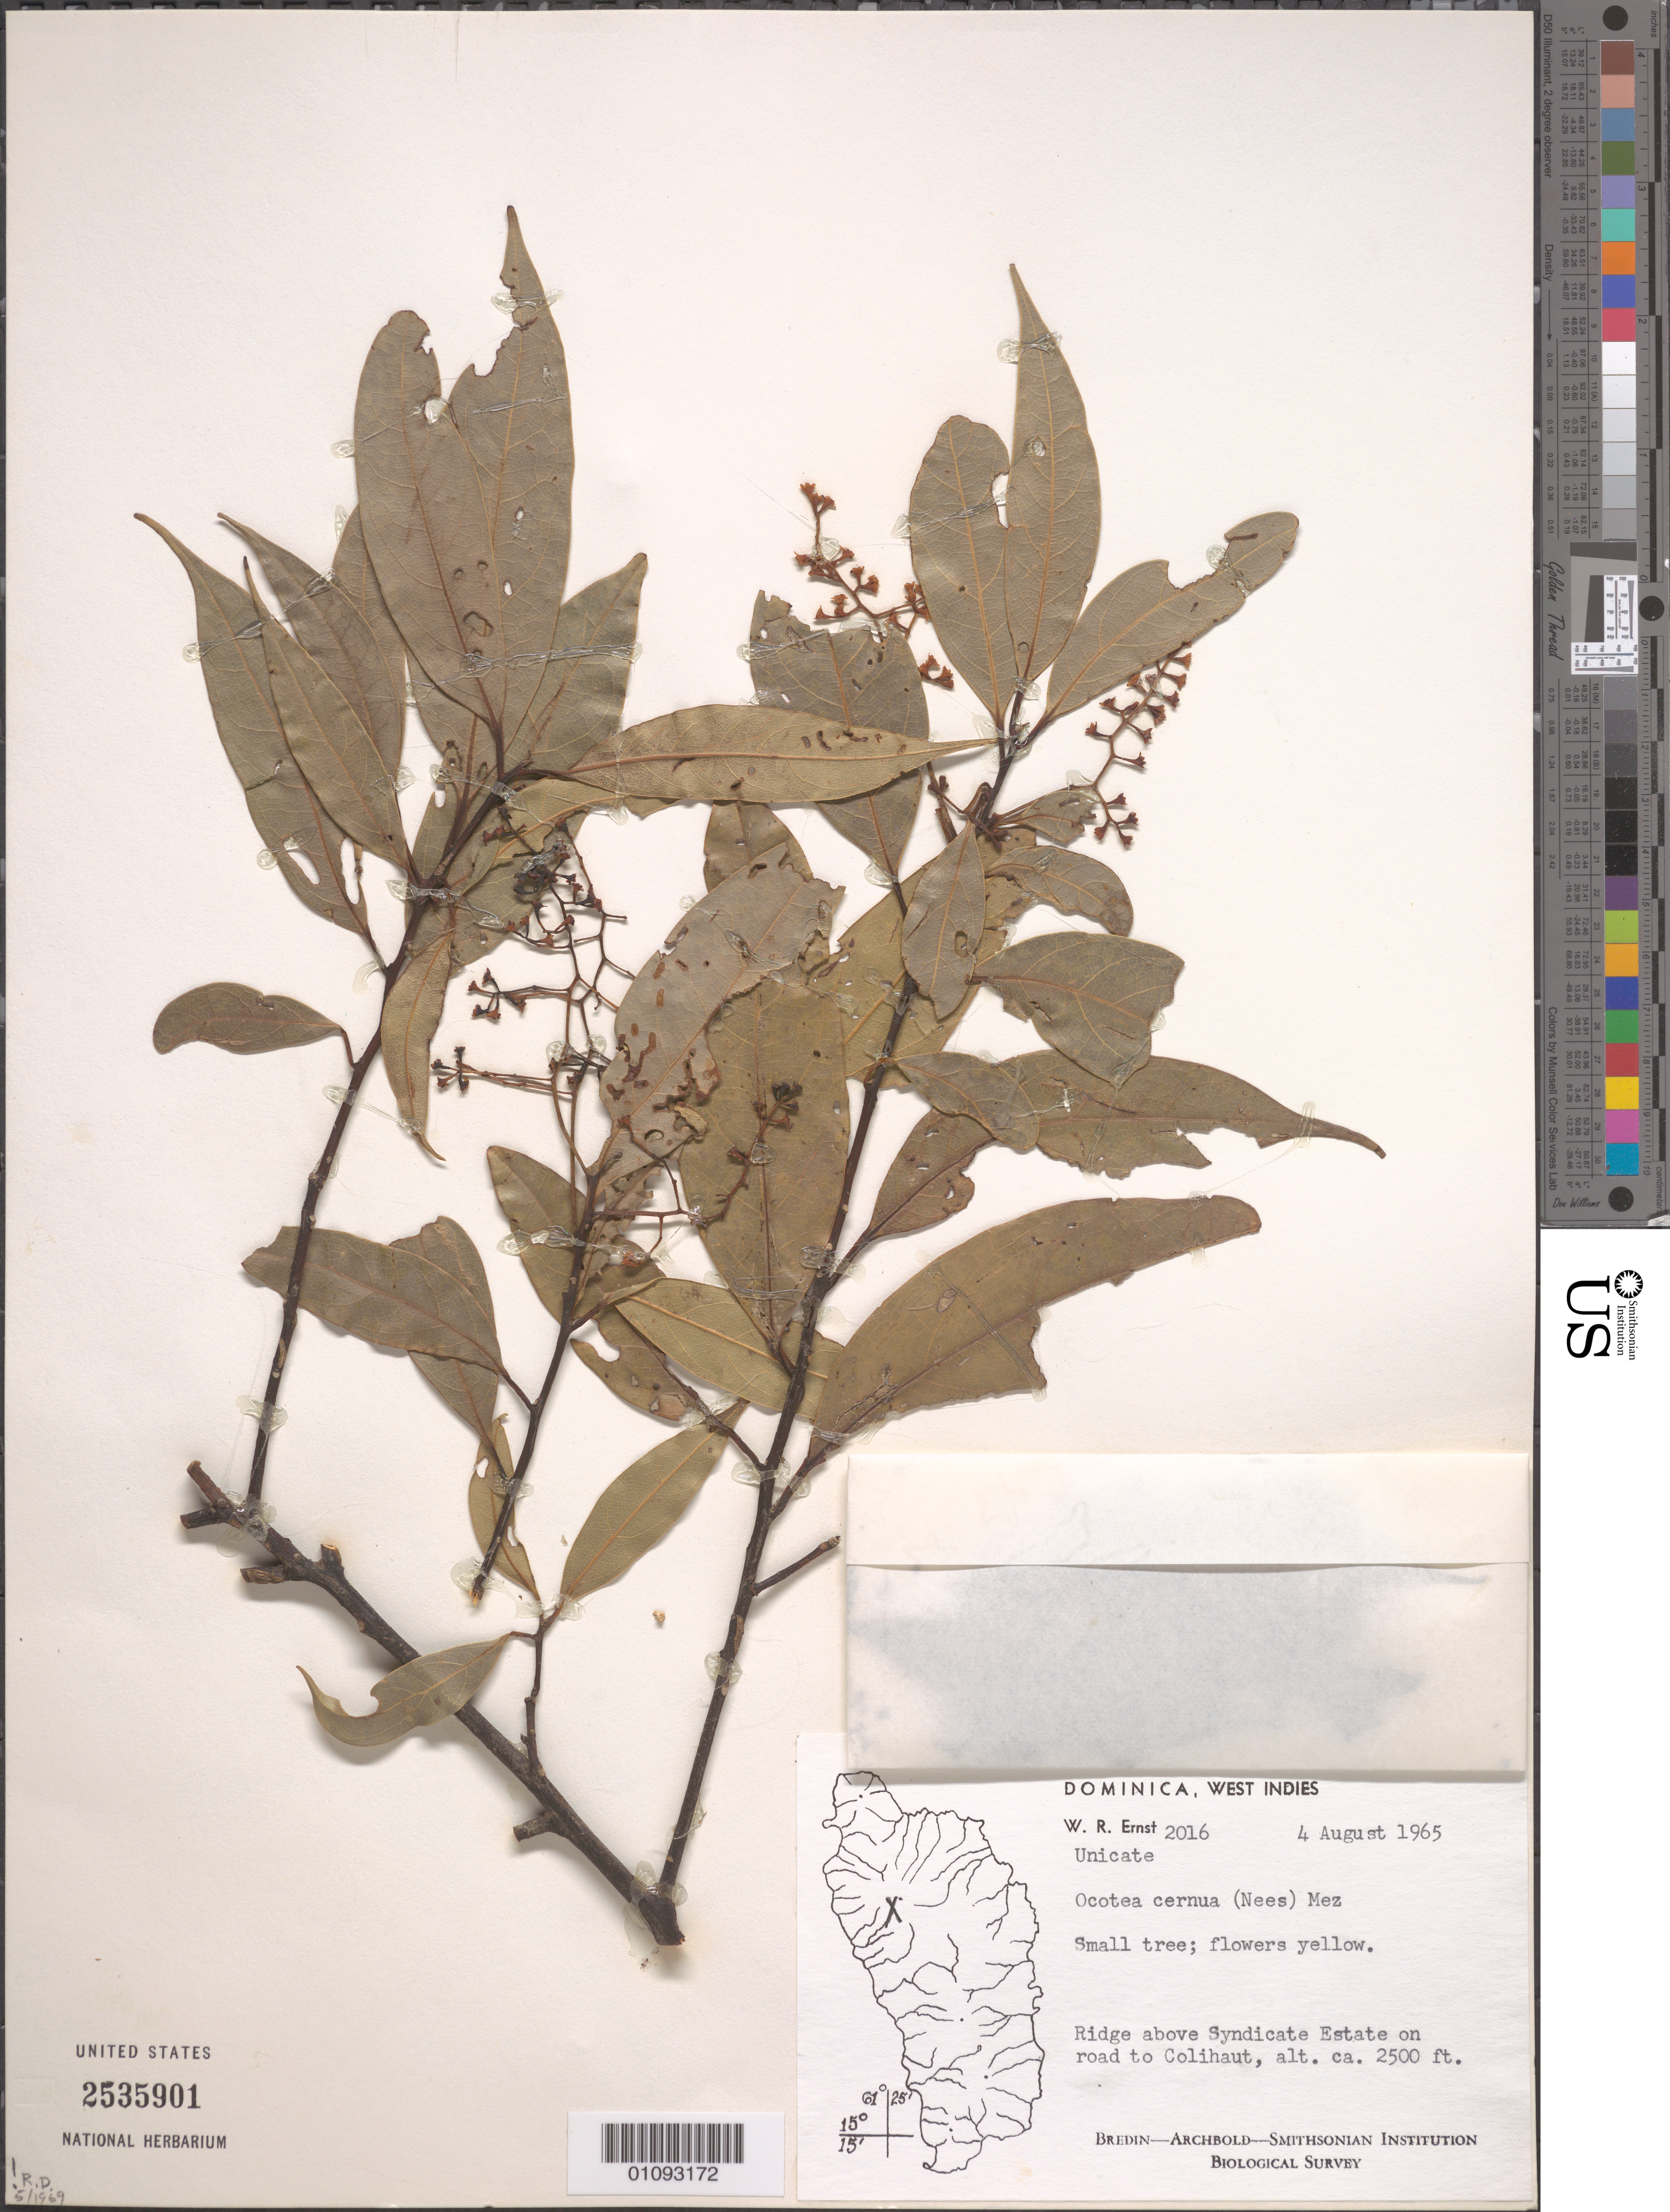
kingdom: Plantae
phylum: Tracheophyta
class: Magnoliopsida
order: Laurales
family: Lauraceae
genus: Ocotea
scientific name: Ocotea cernua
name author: (Nees) Mez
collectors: W. R. Ernst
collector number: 2016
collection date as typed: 04 Aug 1965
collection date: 1965-08-04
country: Dominica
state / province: St. Joseph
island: Dominica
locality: Road to Colihaut from Syndicate Estate.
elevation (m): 762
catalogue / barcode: US 2535901